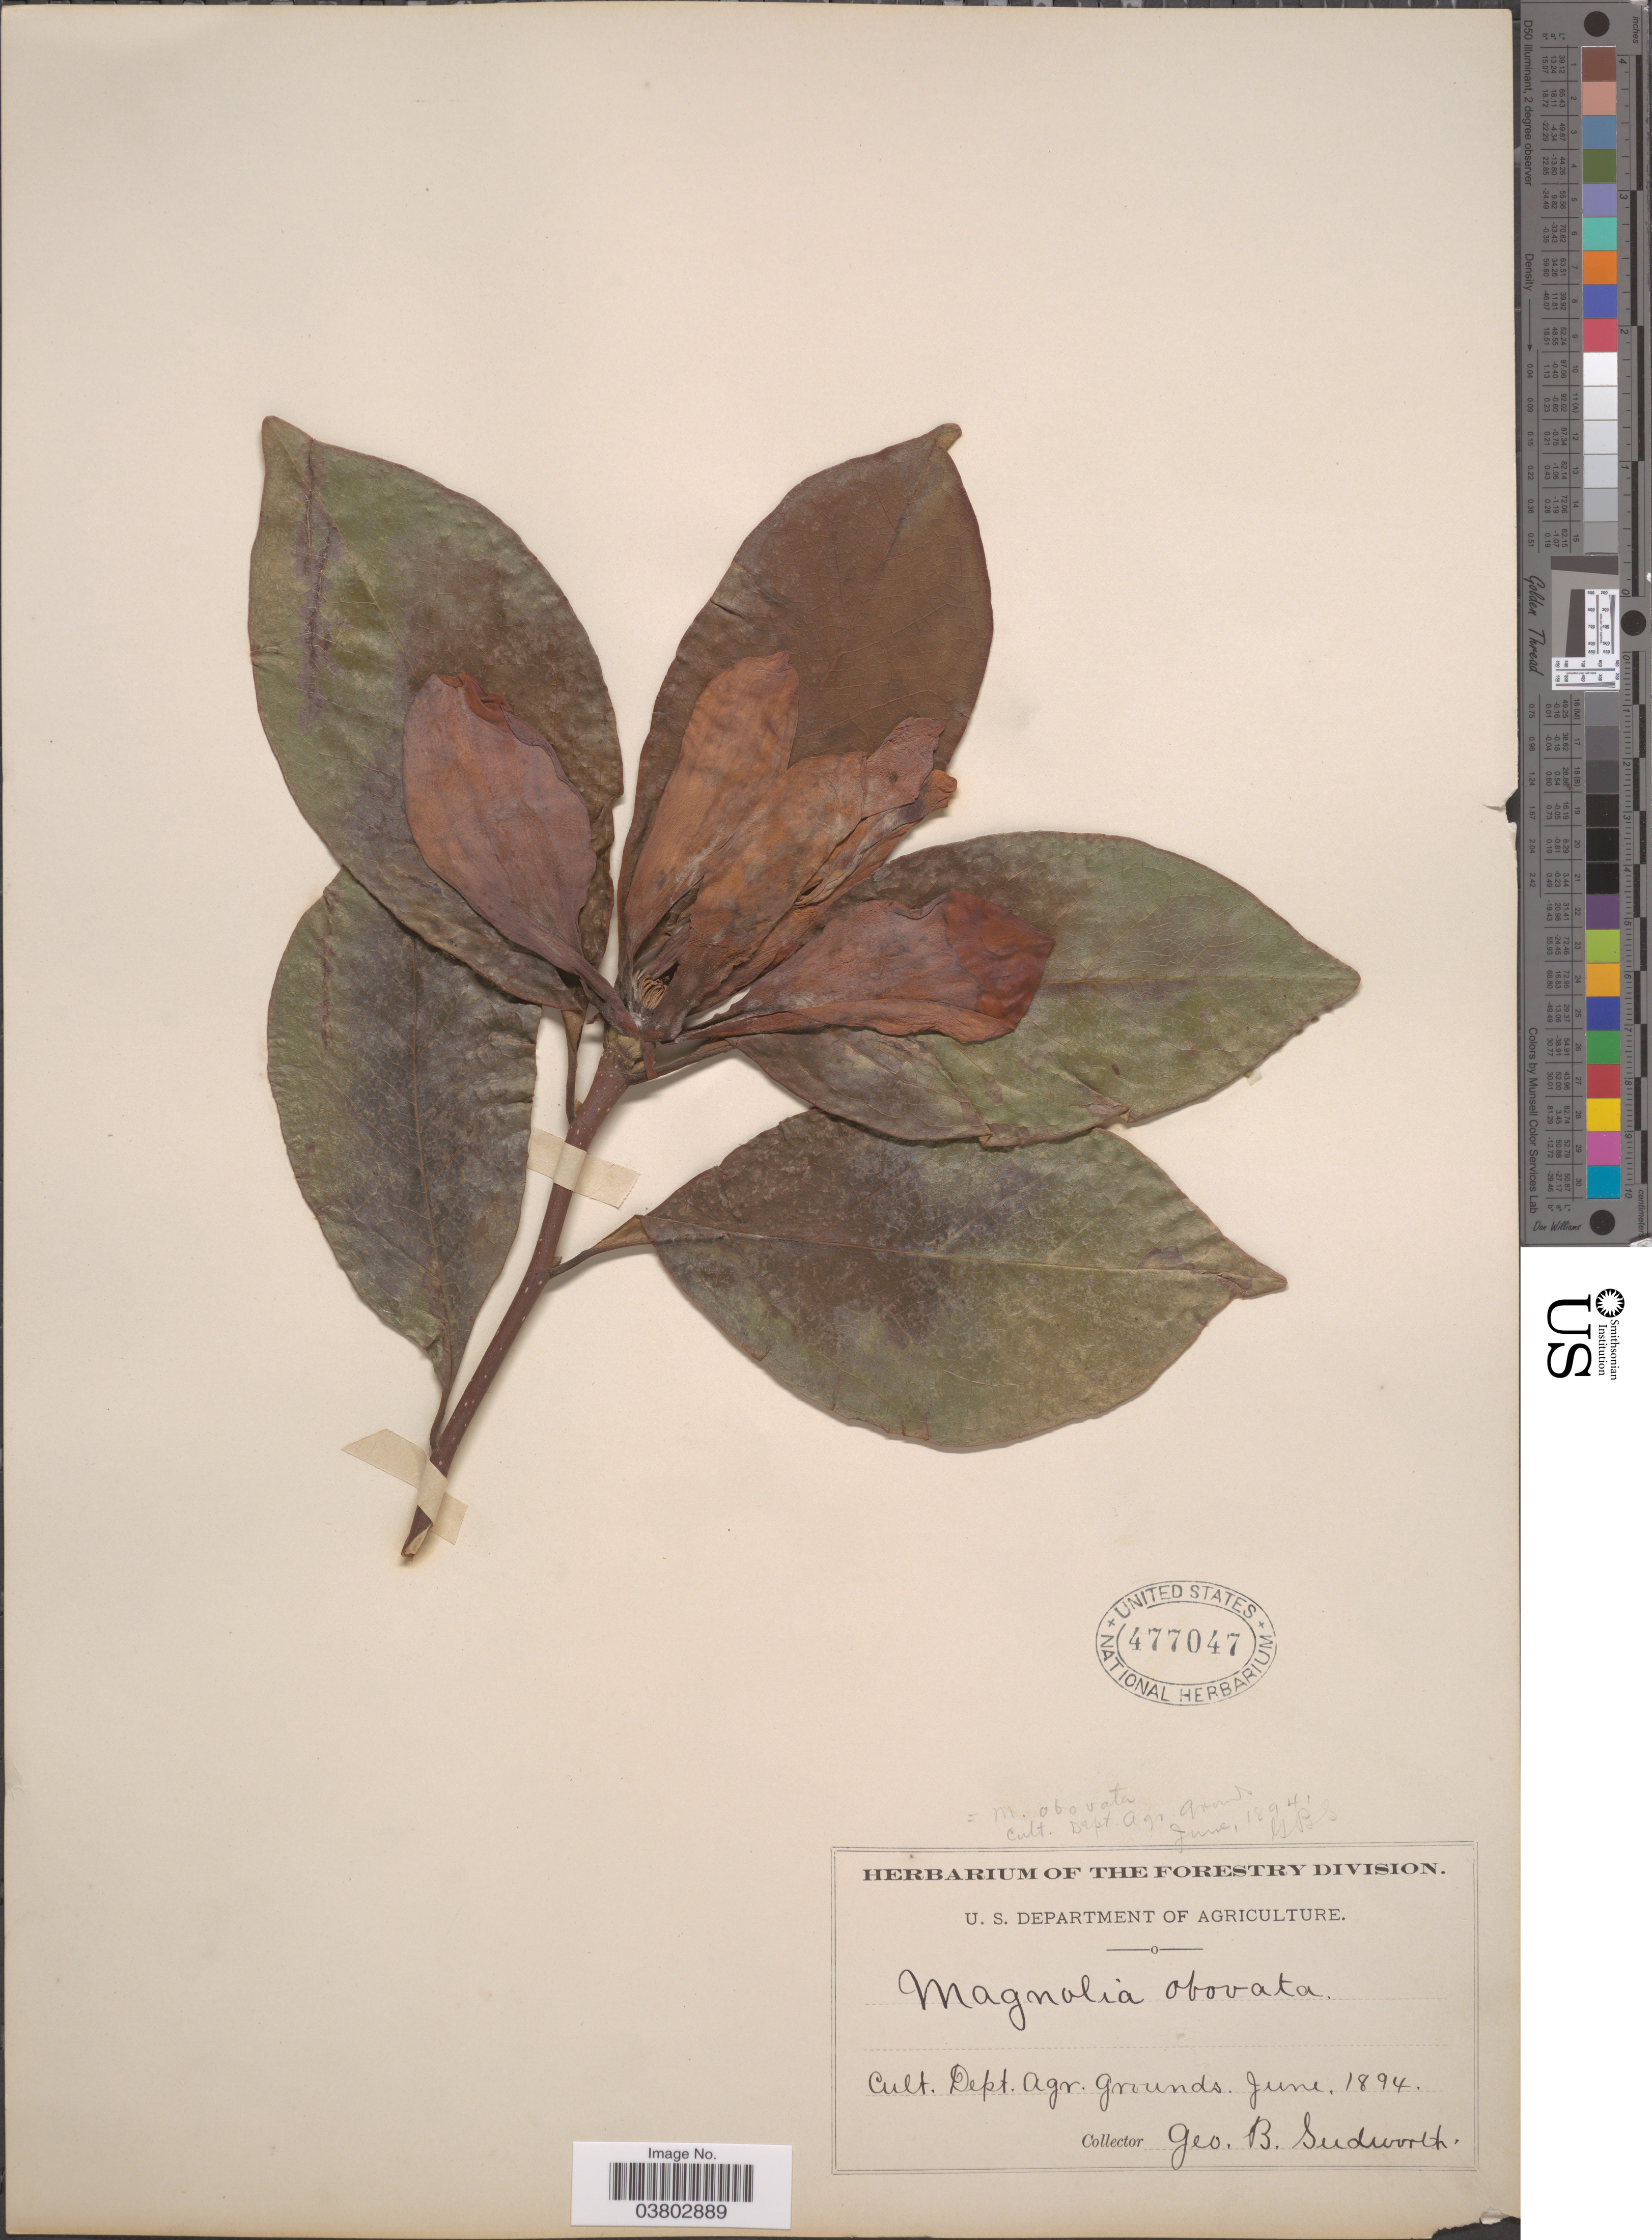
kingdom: Plantae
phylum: Tracheophyta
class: Magnoliopsida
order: Magnoliales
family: Magnoliaceae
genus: Magnolia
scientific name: Magnolia obovata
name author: Thunb.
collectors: G. B. Sudworth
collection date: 1894-06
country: United States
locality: Dept. Agr. Grounds.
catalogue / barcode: US 477047